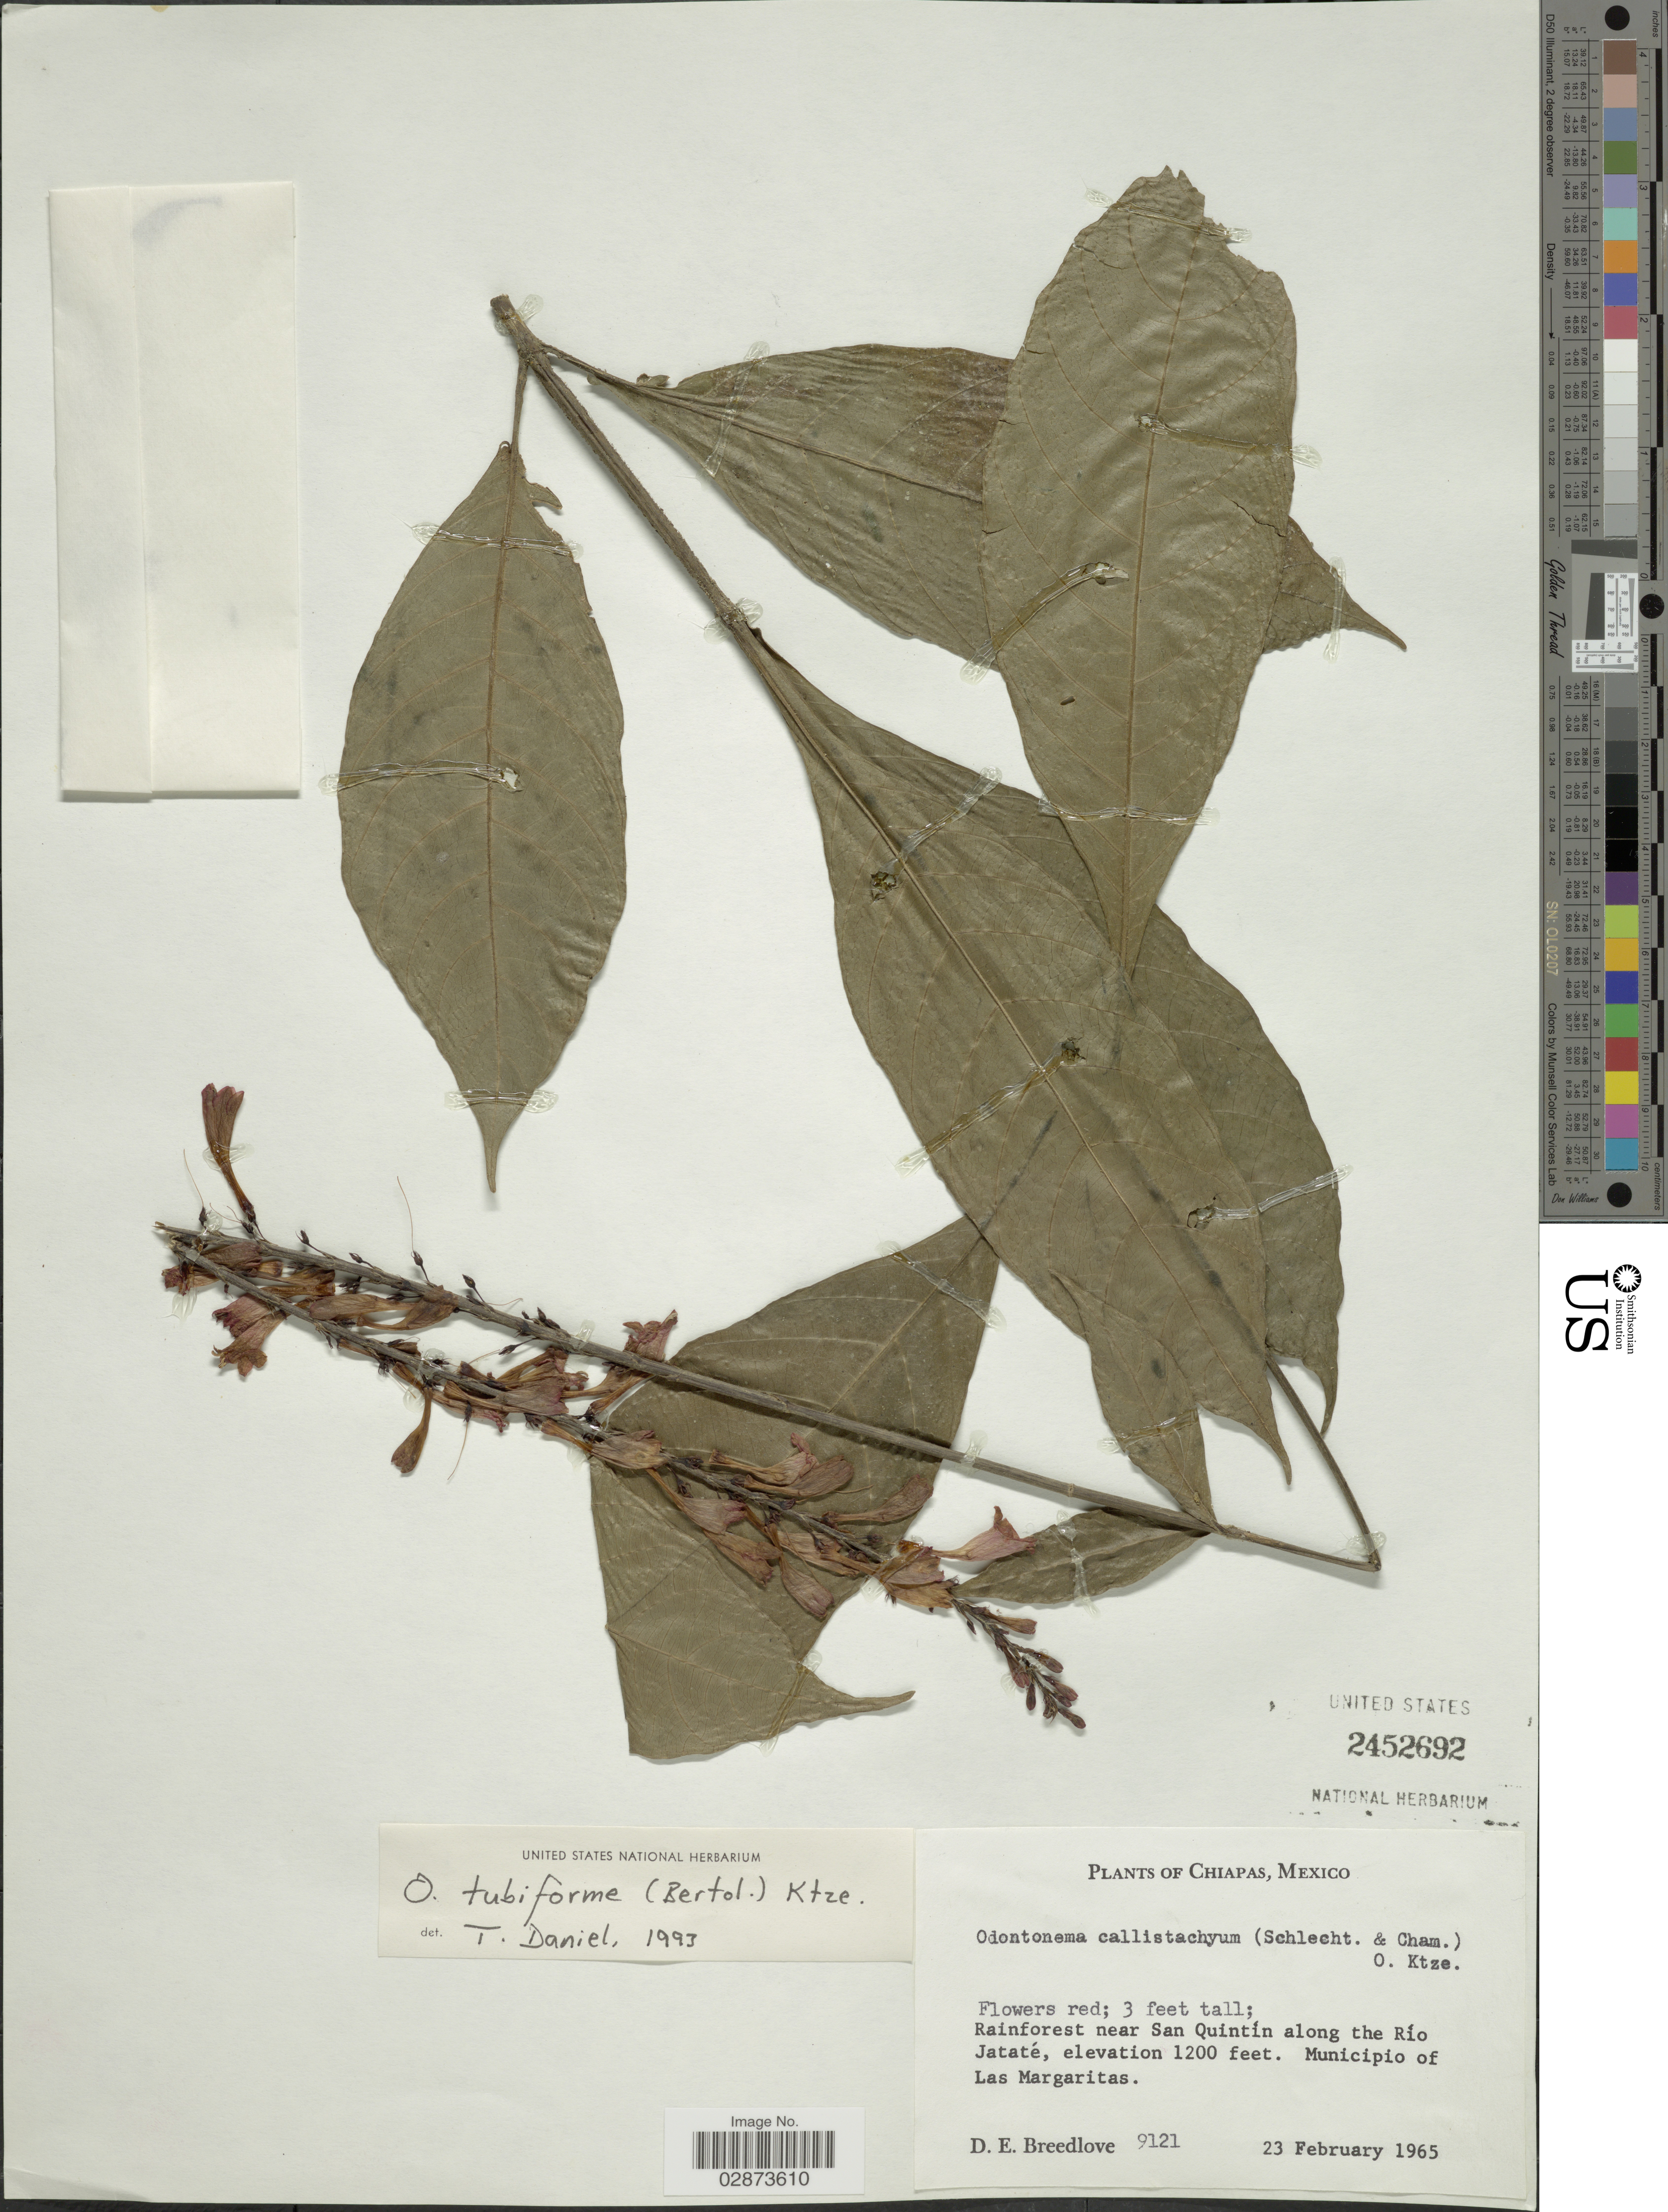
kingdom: Plantae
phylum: Tracheophyta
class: Magnoliopsida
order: Lamiales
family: Acanthaceae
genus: Odontonema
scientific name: Odontonema tubaeforme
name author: (Bertol.) Kuntze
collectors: D. E. Breedlove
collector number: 9121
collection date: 1965-02-23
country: Mexico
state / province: Chiapas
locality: Rainforest near San Quintín along the Río Jataté. Municipio of Las Margaritas.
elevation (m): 366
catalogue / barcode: US 2452692